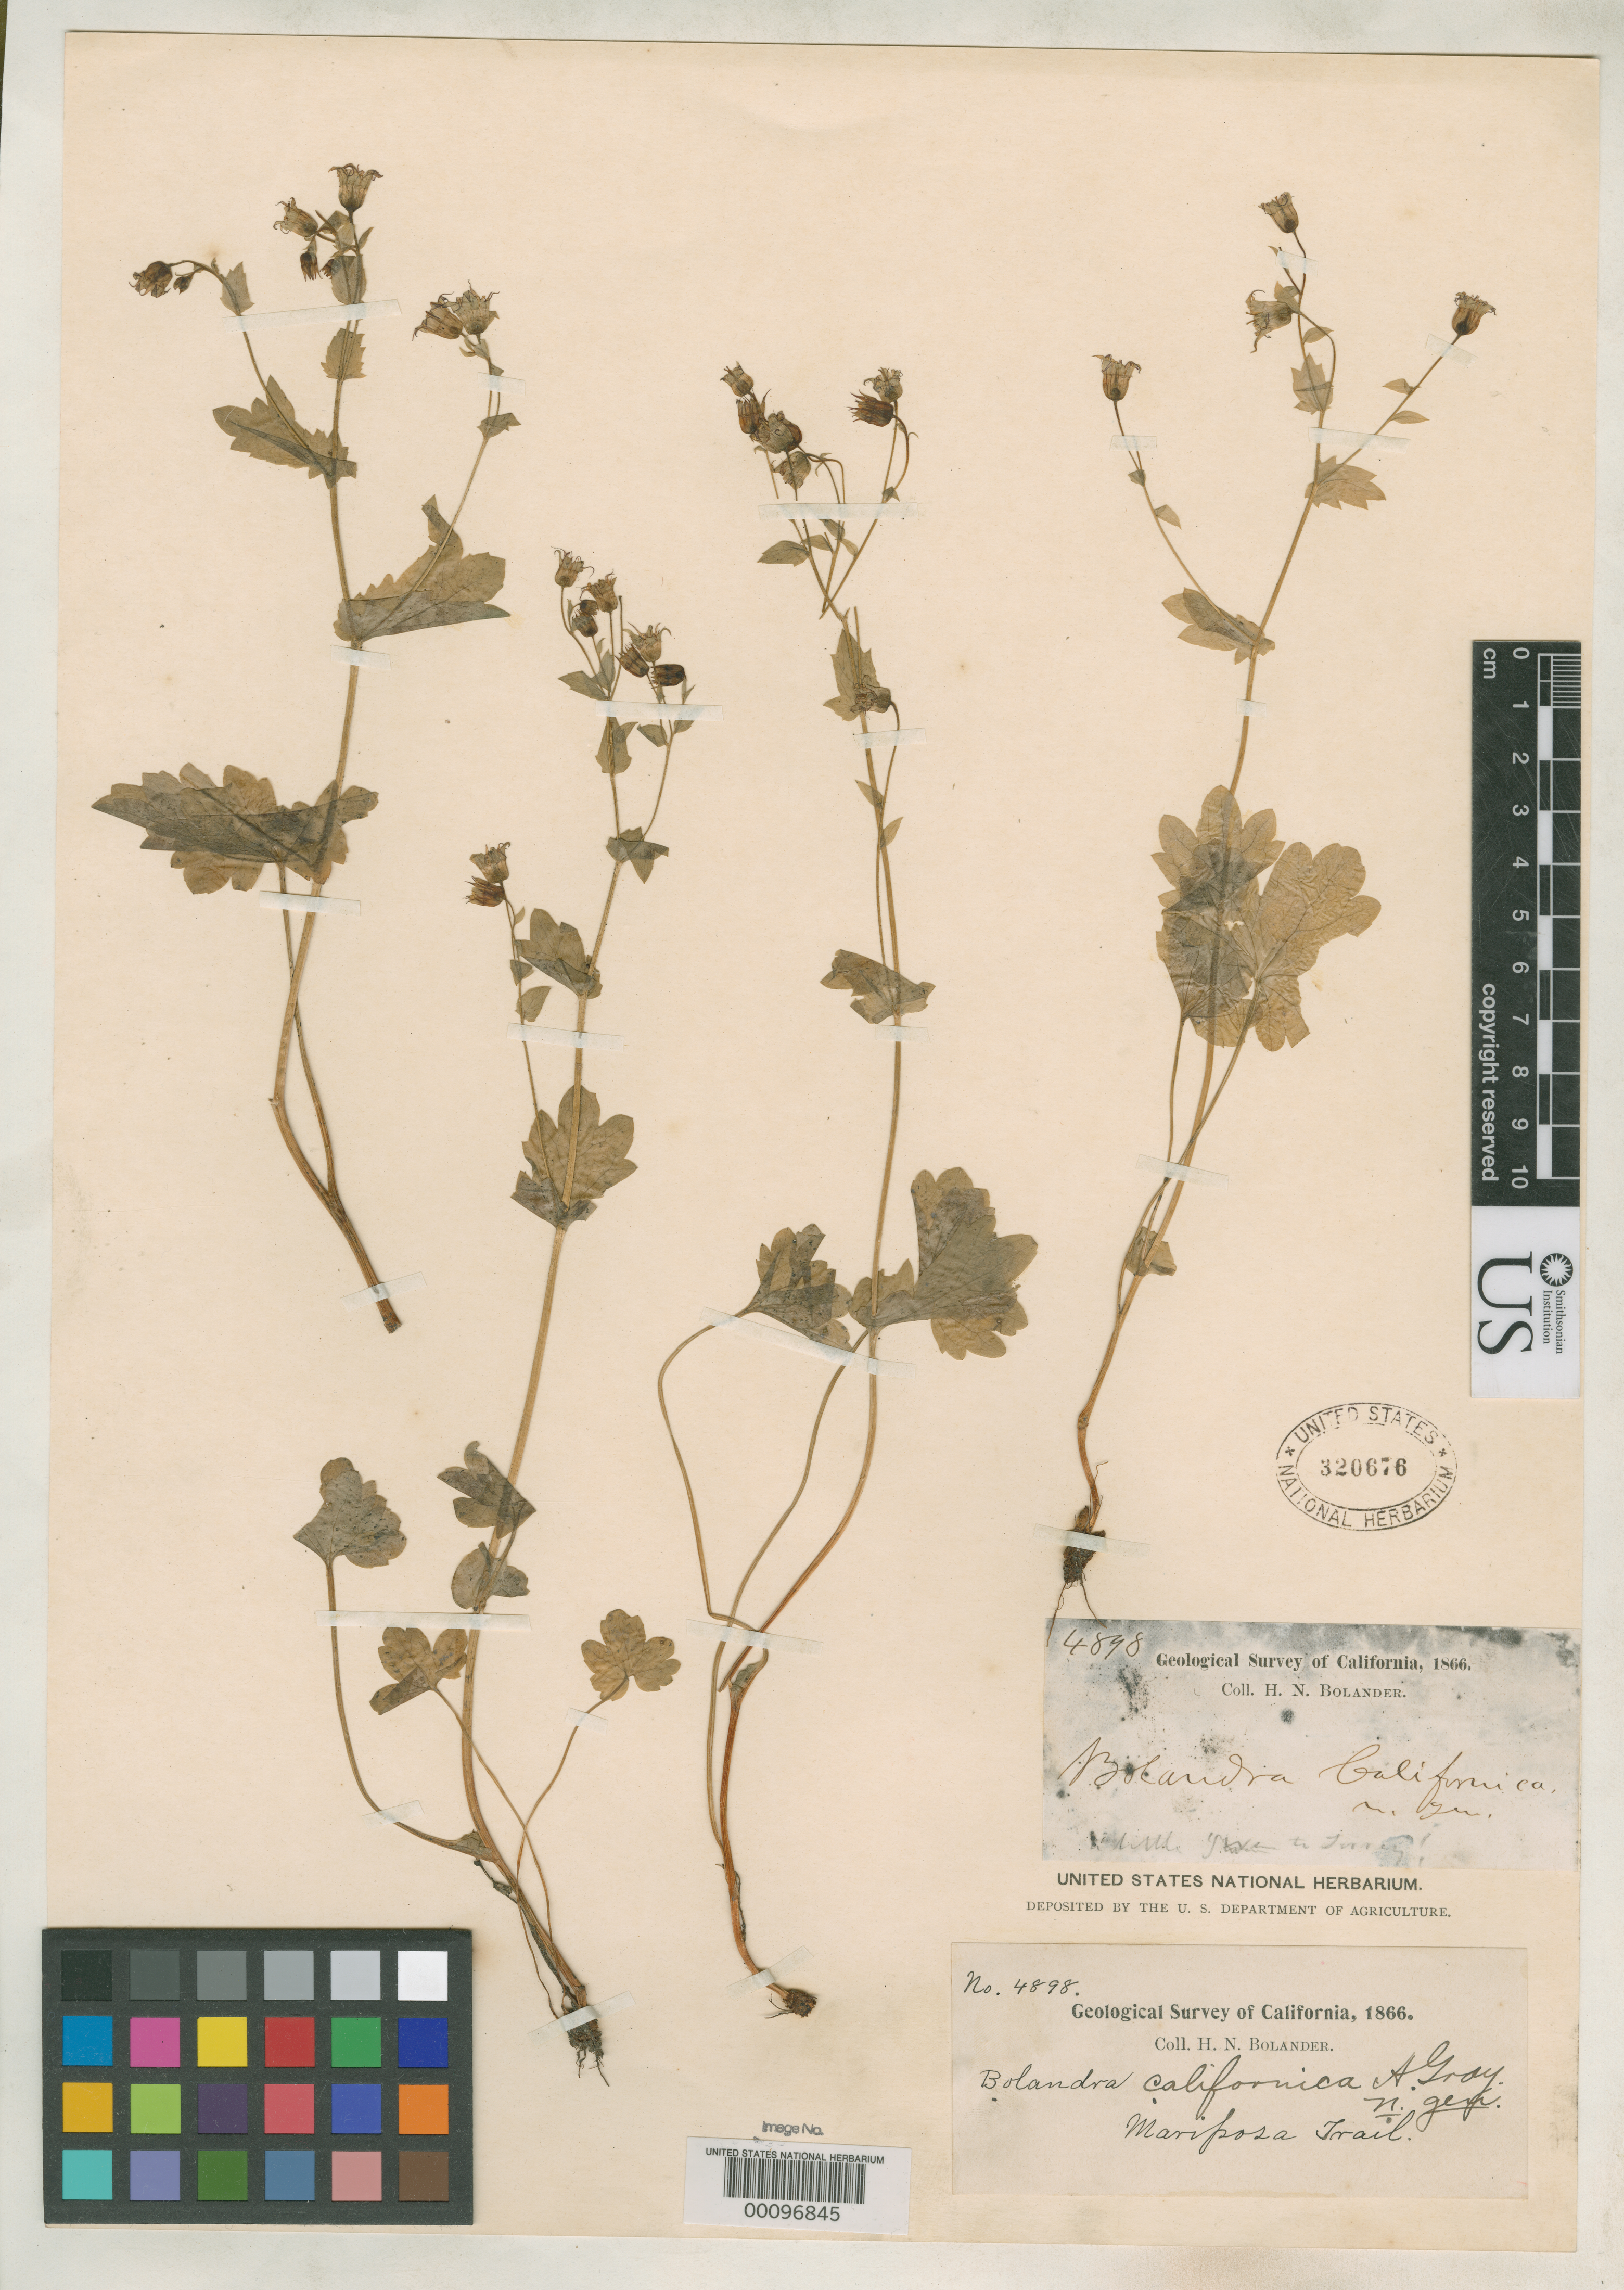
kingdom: Plantae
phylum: Tracheophyta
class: Magnoliopsida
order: Saxifragales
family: Saxifragaceae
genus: Bolandra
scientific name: Bolandra californica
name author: A. Gray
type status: Type Collection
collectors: H. Bolander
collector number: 4898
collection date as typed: Jul 1866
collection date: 1866-07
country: United States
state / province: California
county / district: Mariposa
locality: Yosemite National Park, Yosemite Valley, Mariposa trail.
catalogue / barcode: US 320676